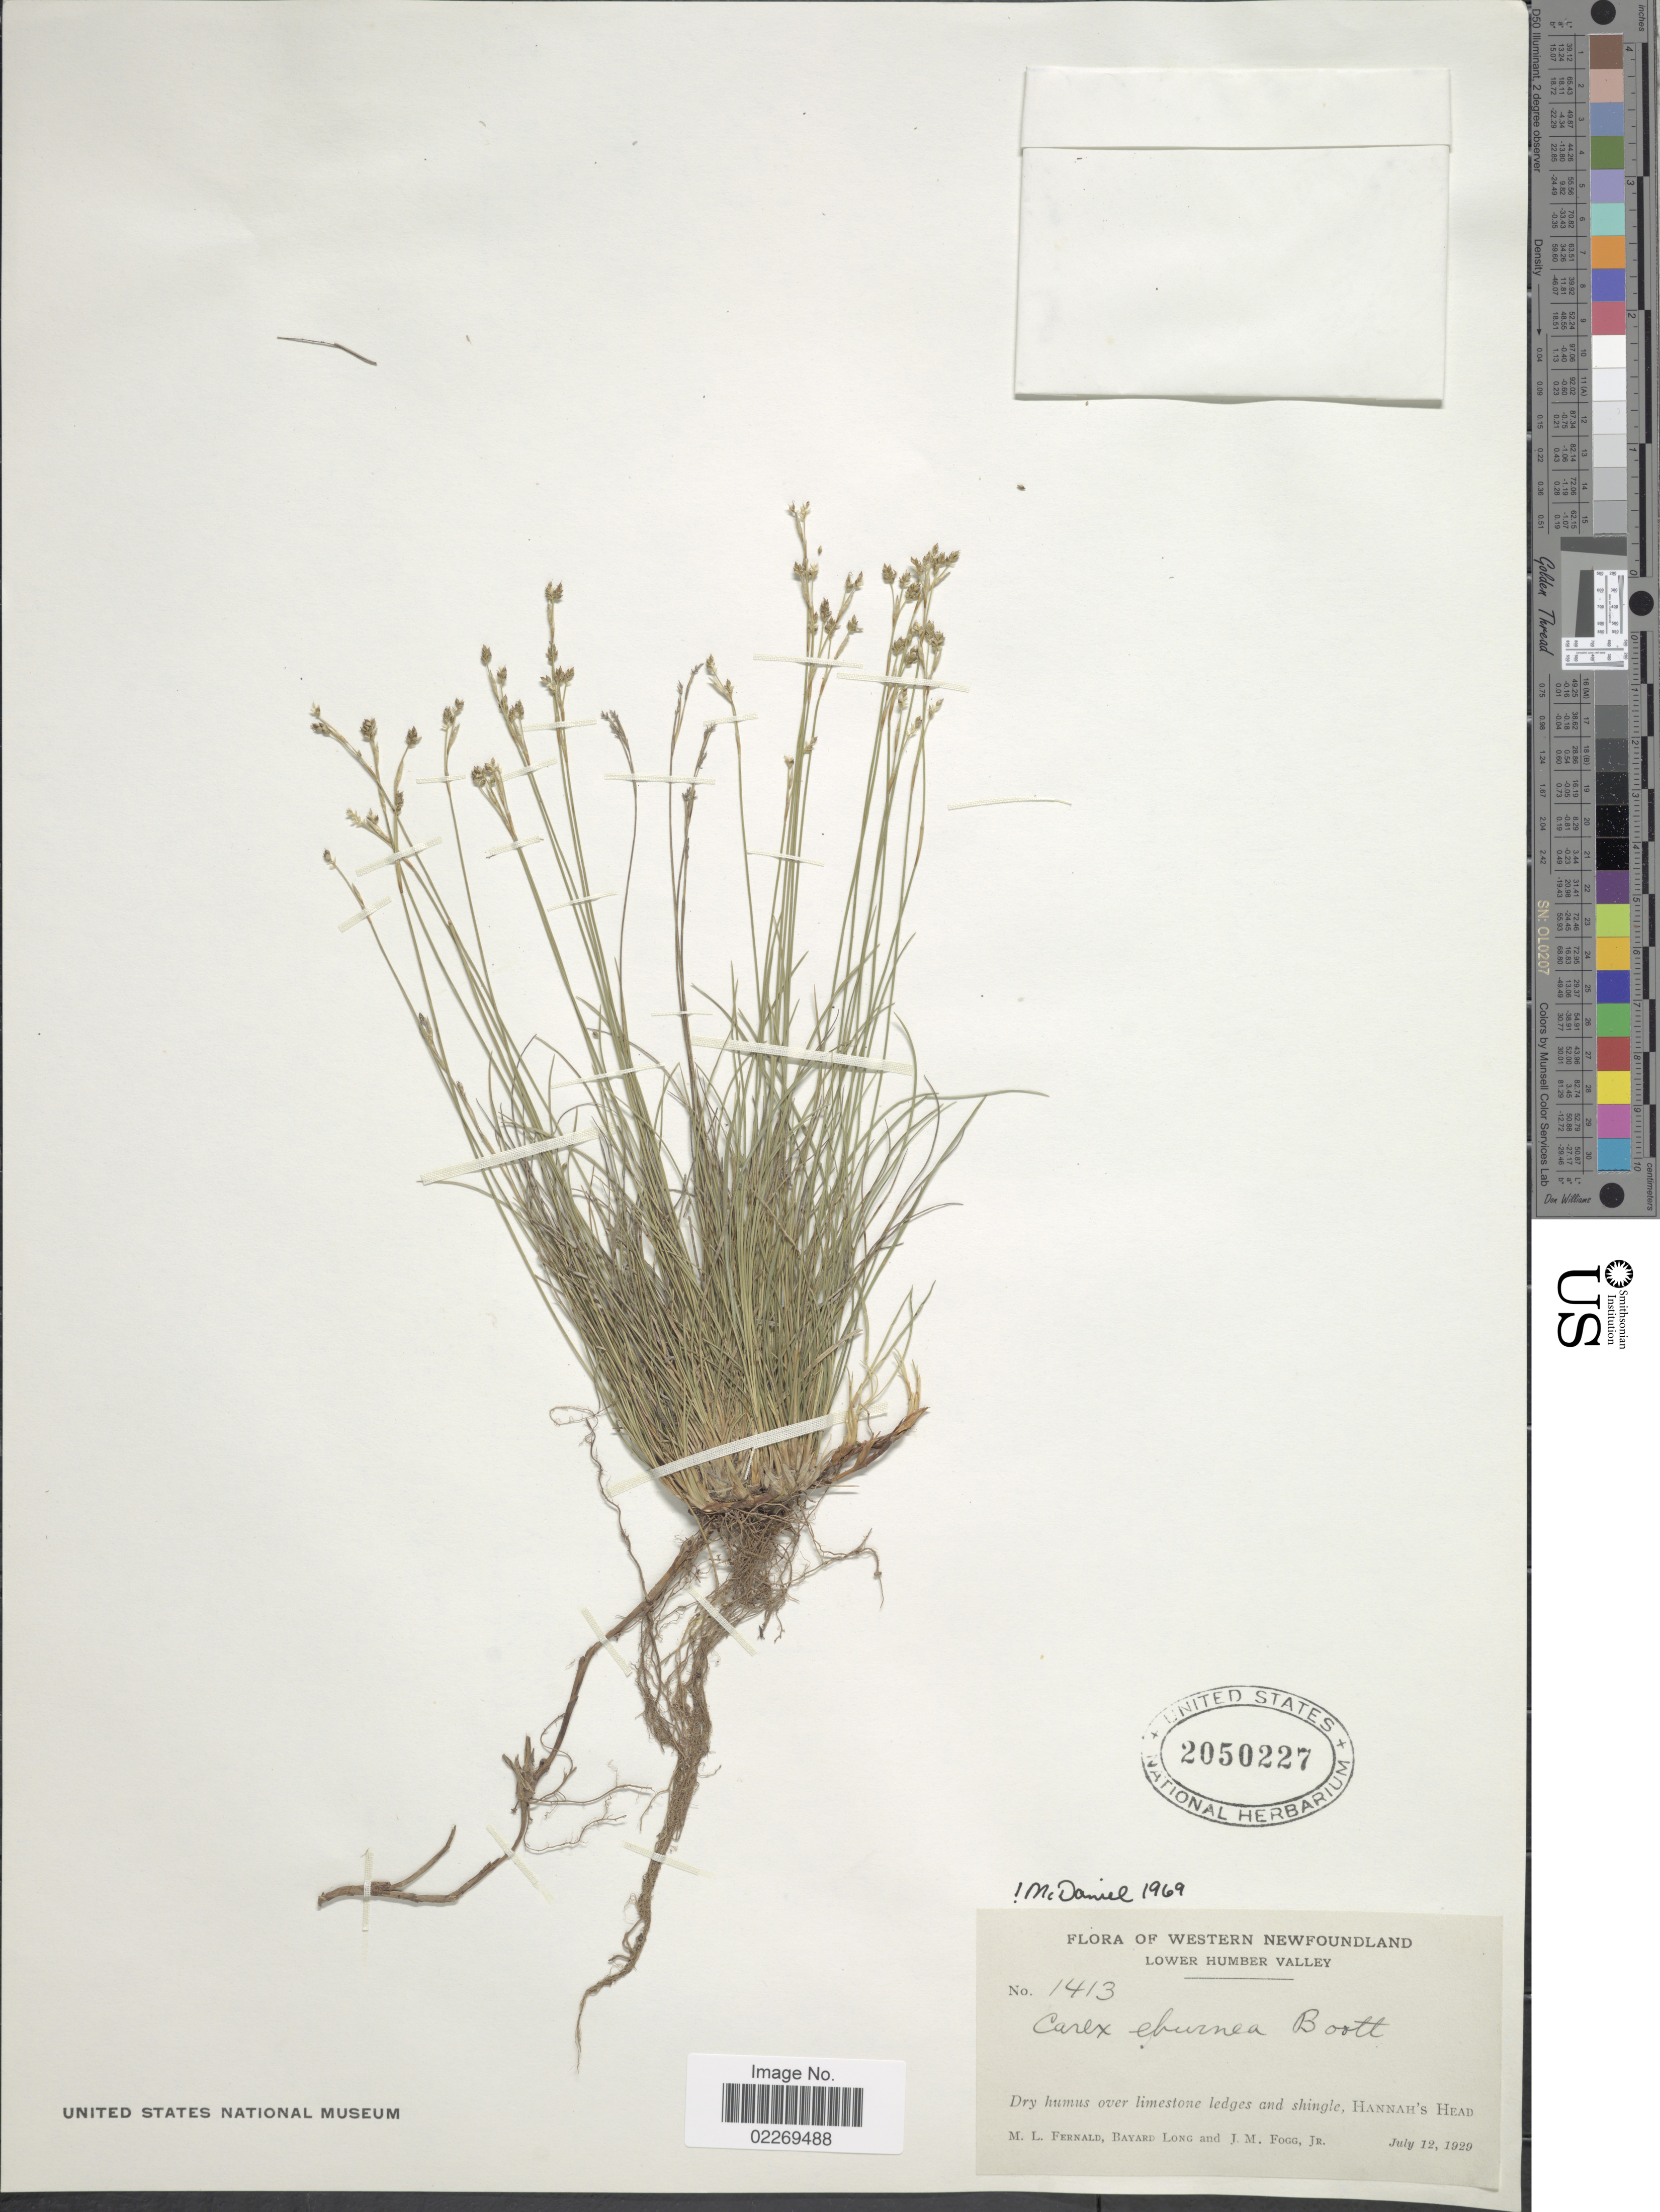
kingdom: Plantae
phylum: Tracheophyta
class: Liliopsida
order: Poales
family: Cyperaceae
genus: Carex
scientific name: Carex eburnea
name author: Boott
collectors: M. L. Fernald, B. Long & J. Fogg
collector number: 1413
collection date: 1929-07-12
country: Canada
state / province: Newfoundland and Labrador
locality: Western Newfoundland, Hannah's Head, Lower Humber Valley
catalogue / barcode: US 2050227